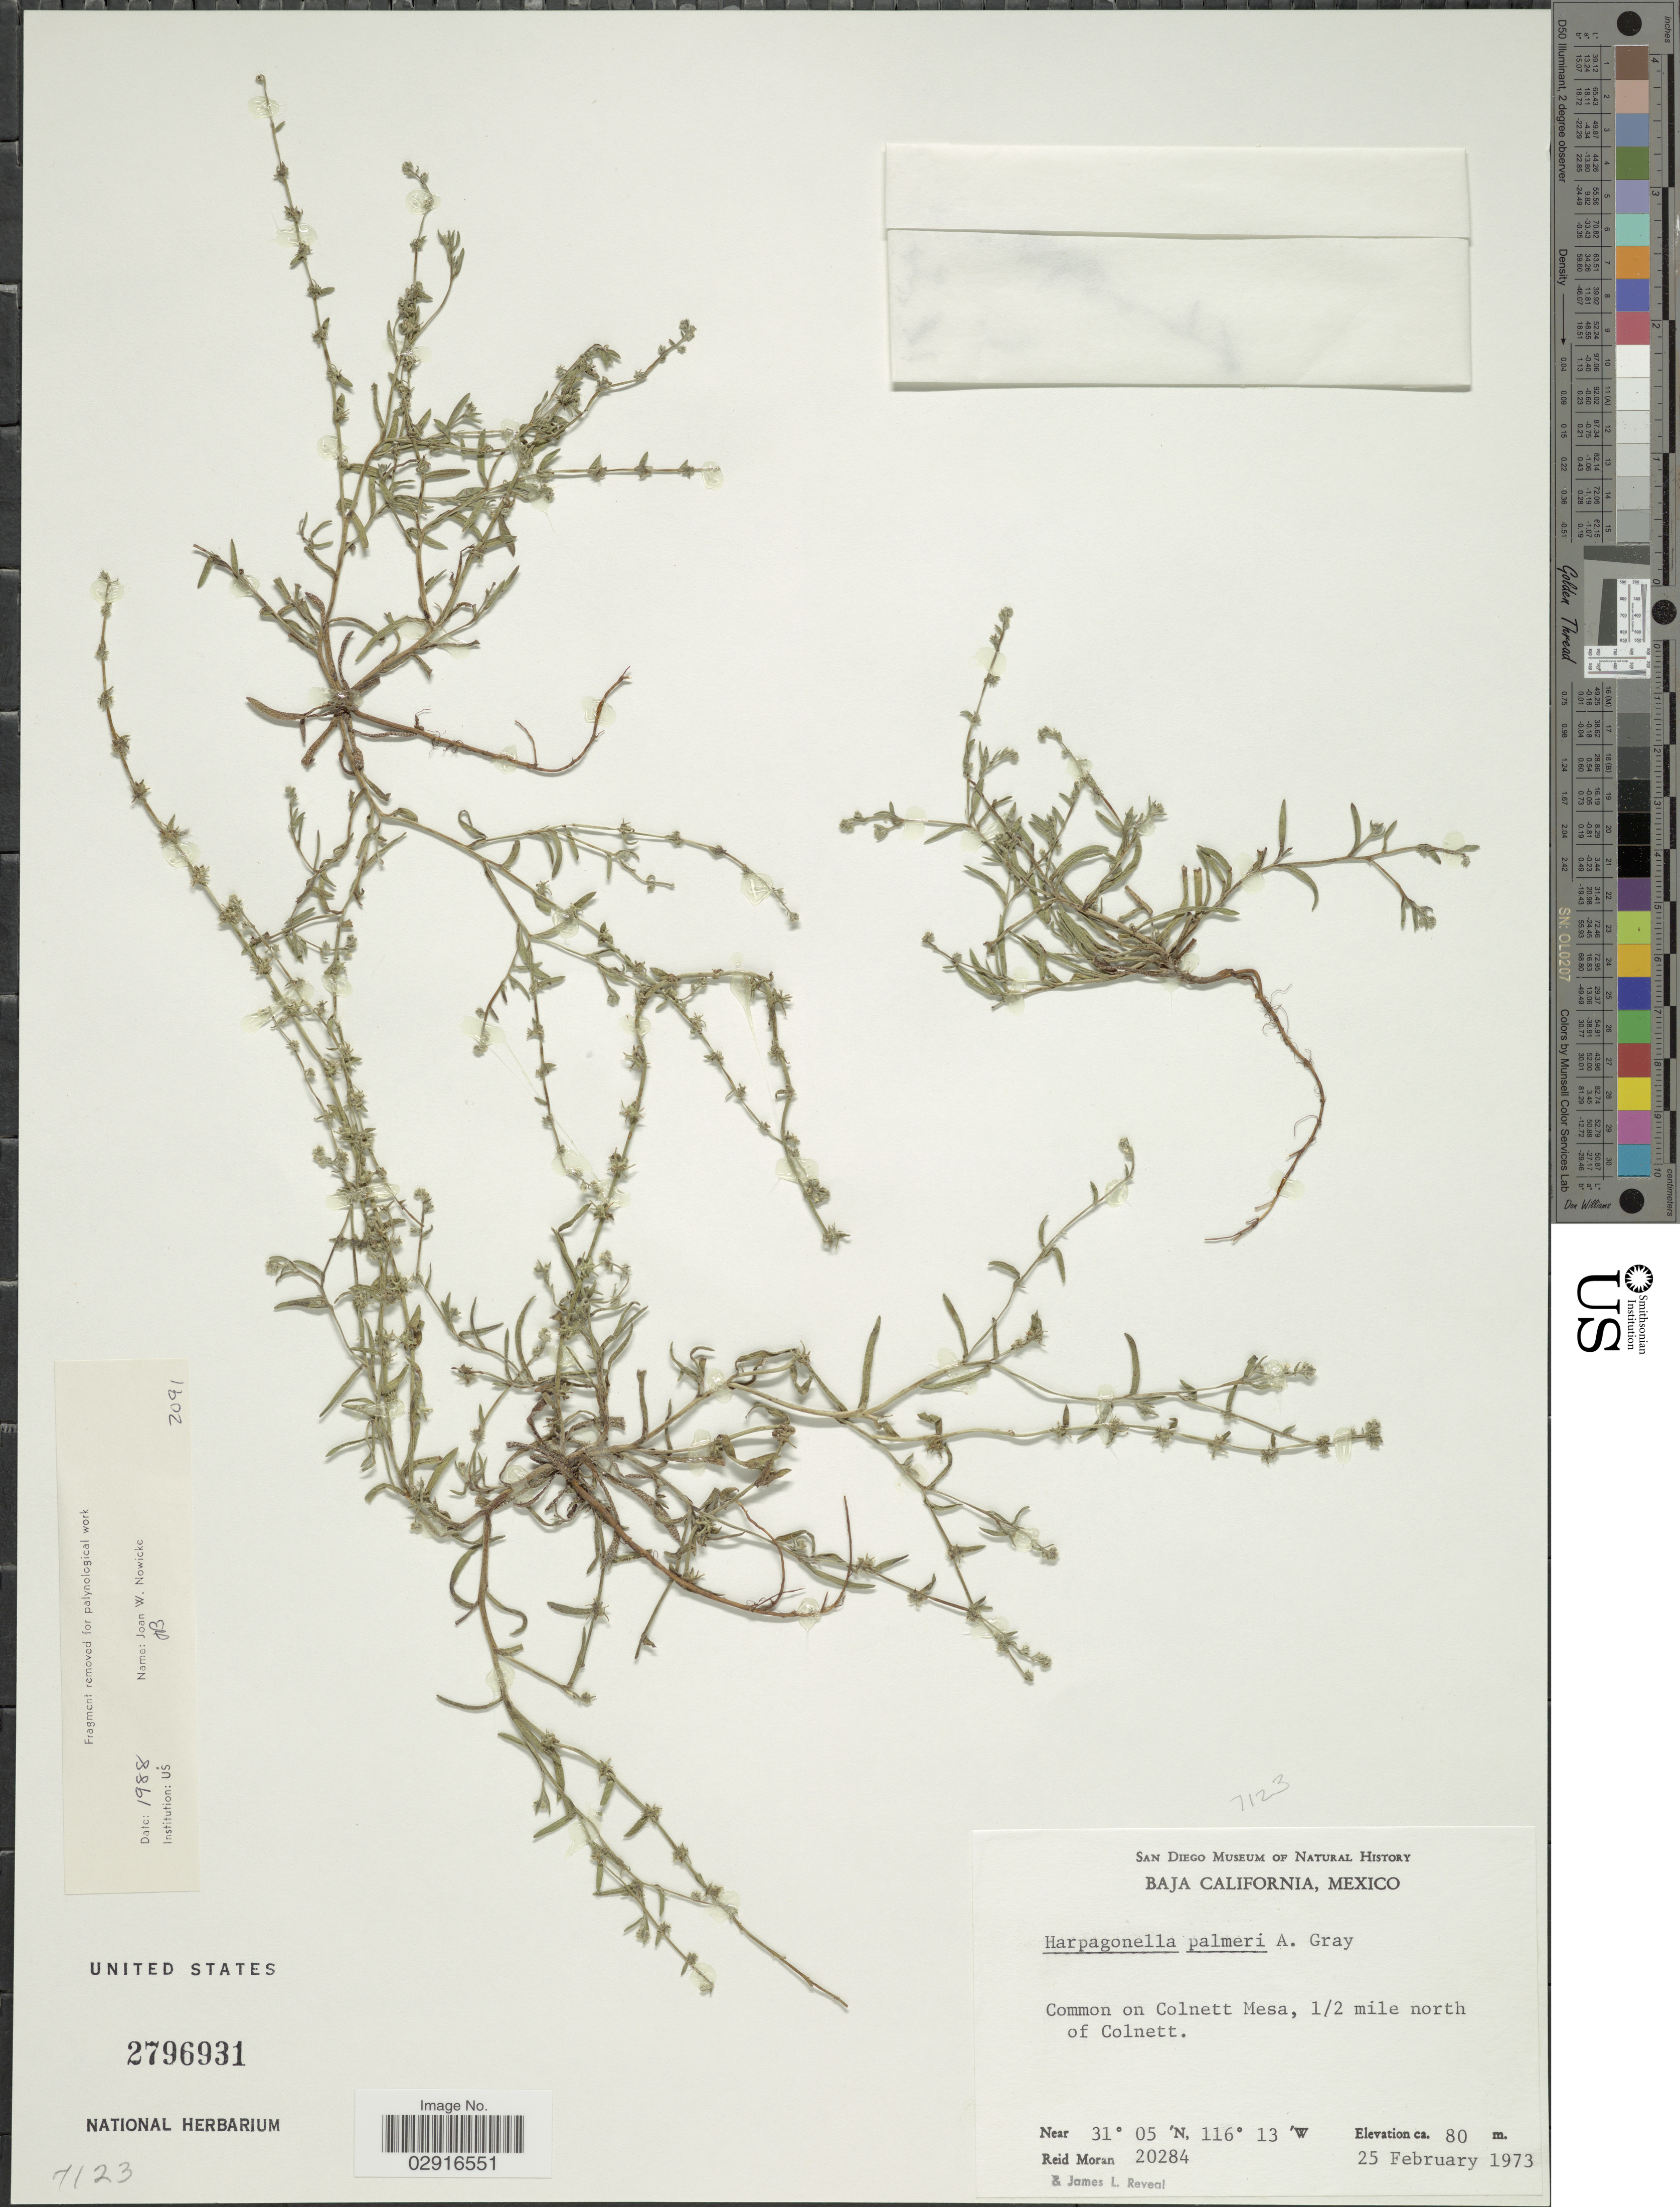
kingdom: Plantae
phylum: Tracheophyta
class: Magnoliopsida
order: Boraginales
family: Boraginaceae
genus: Harpagonella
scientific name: Harpagonella palmeri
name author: A. Gray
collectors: R. V. Moran & J. L. Reveal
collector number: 20284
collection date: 1973-02-25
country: Mexico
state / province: Baja California Norte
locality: Colnett Mesa, ½ mile north of Colnett.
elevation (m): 80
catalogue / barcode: US 2796931